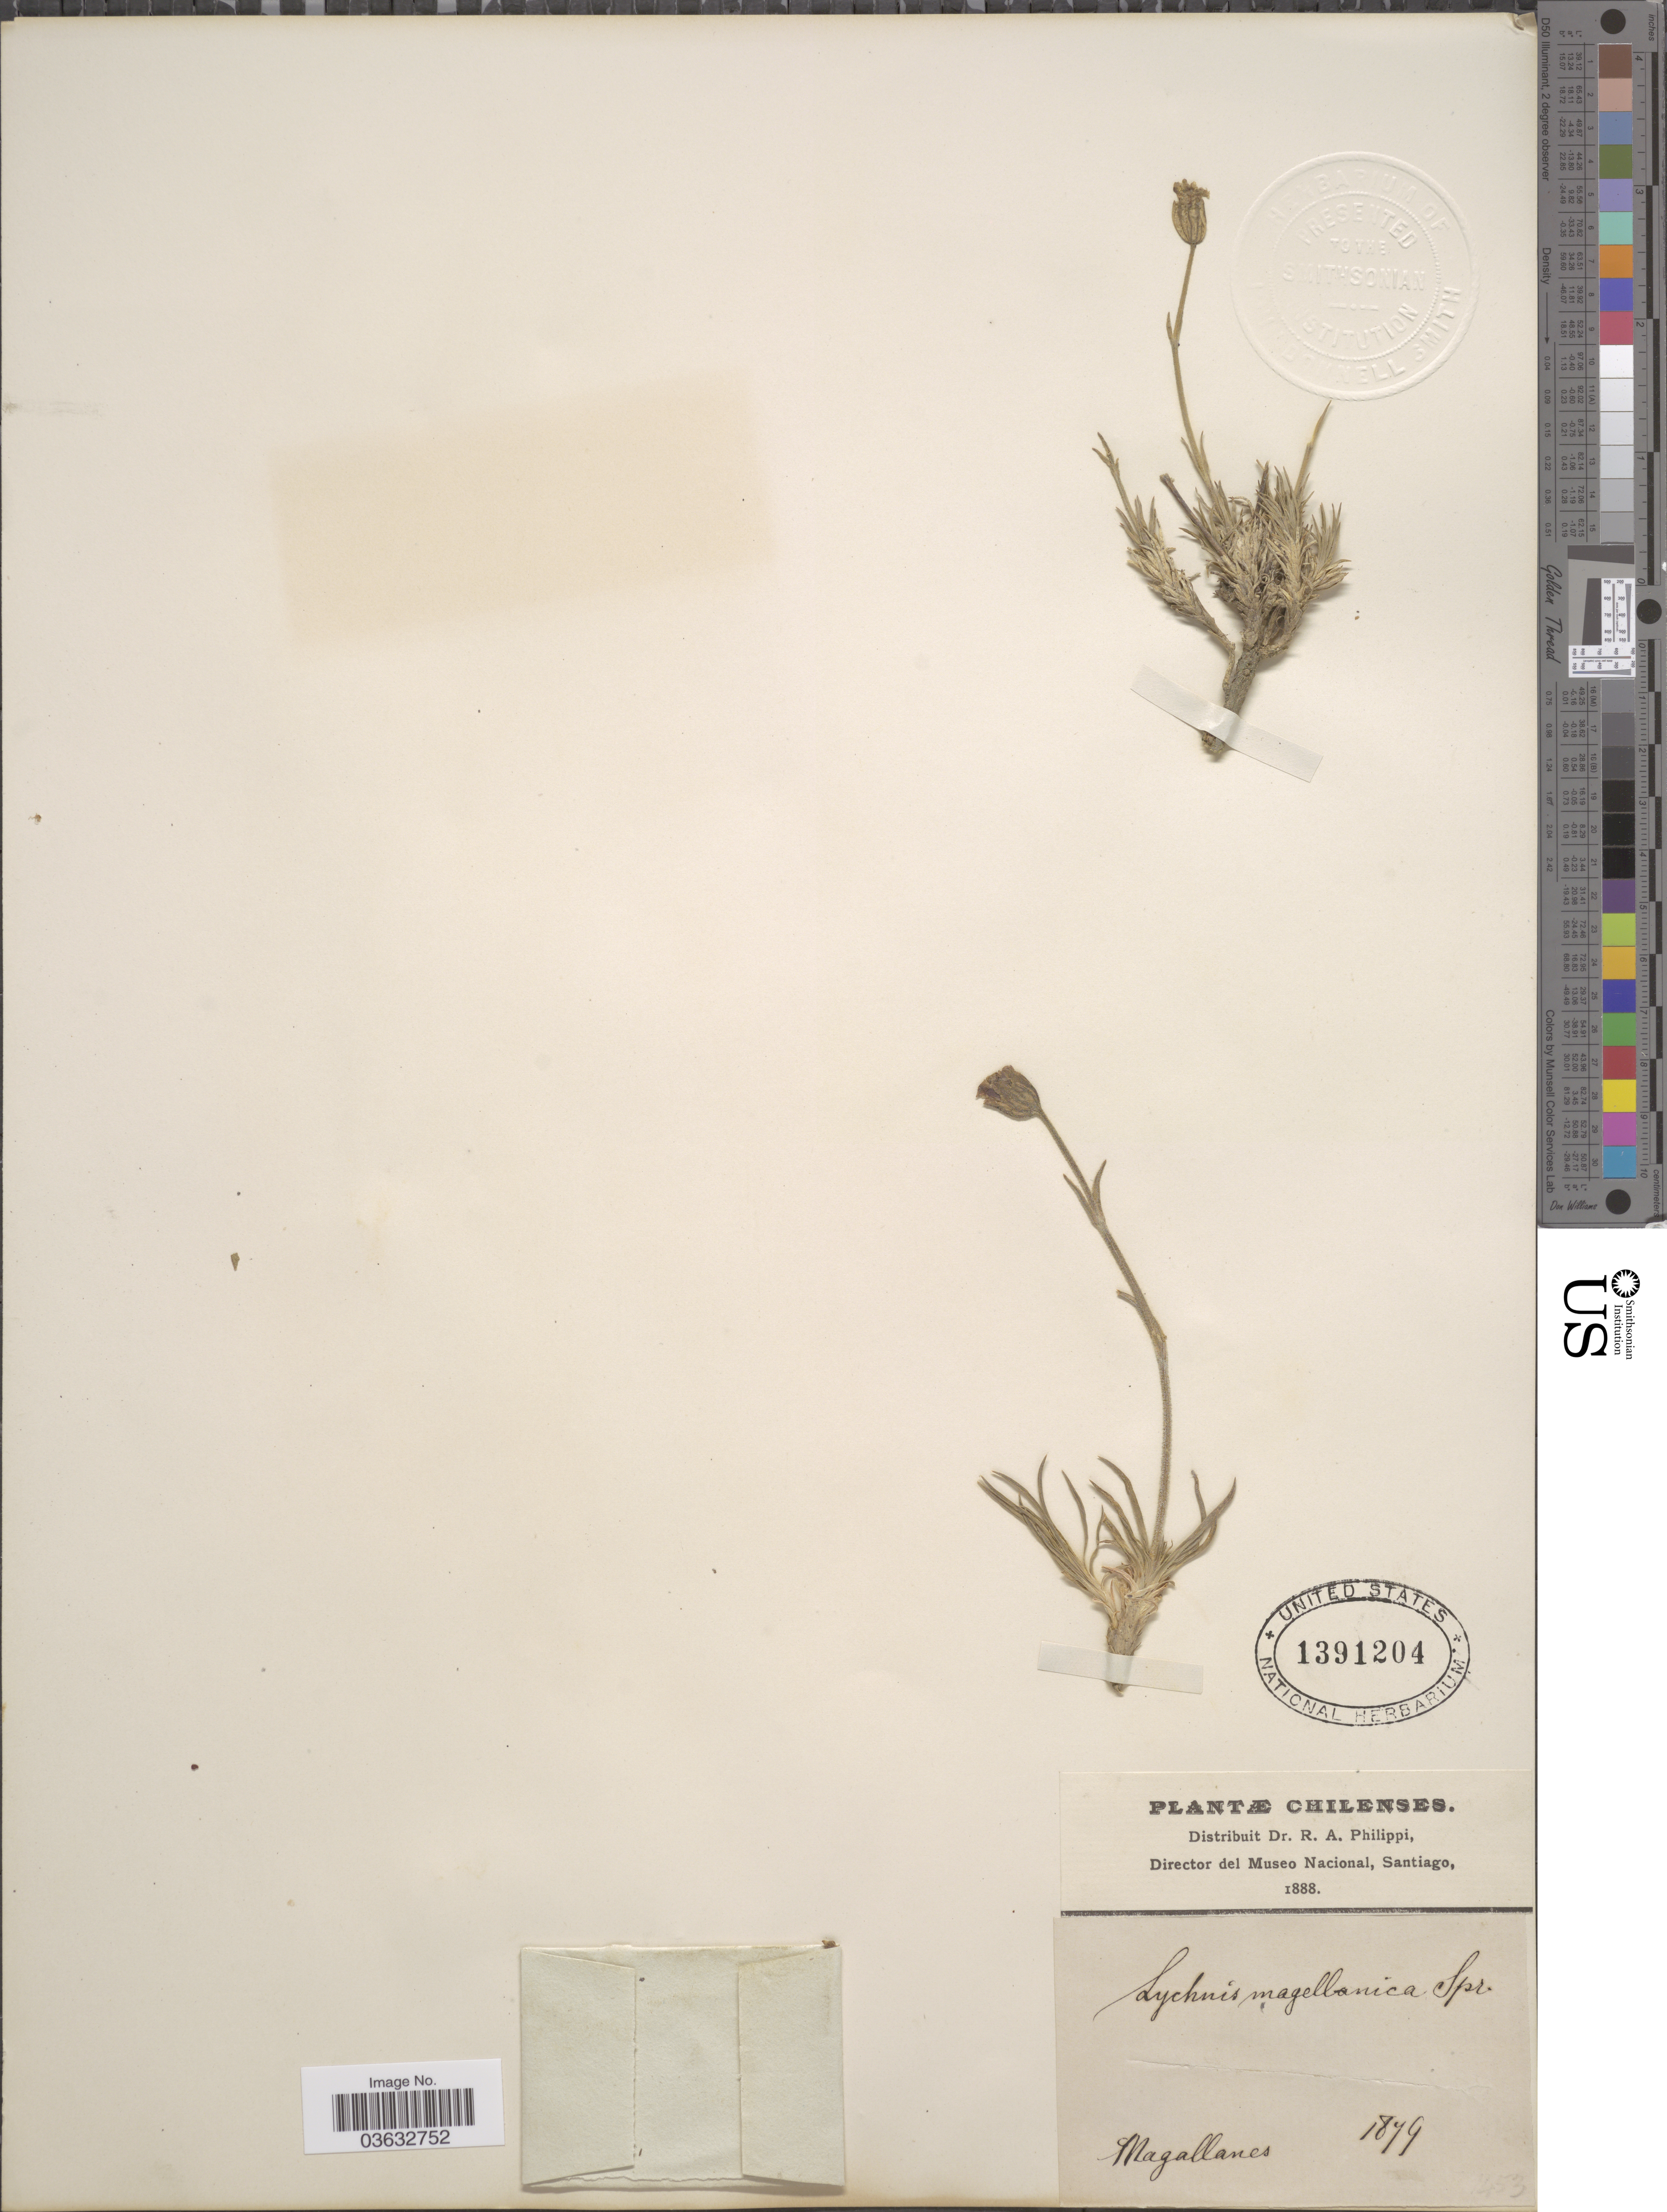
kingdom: Plantae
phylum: Tracheophyta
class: Magnoliopsida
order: Caryophyllales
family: Caryophyllaceae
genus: Silene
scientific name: Silene magellanica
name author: Bocquet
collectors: ex. herb. R.A. Philippi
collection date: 1879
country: Chile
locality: Magallanes.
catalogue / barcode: US 1391204